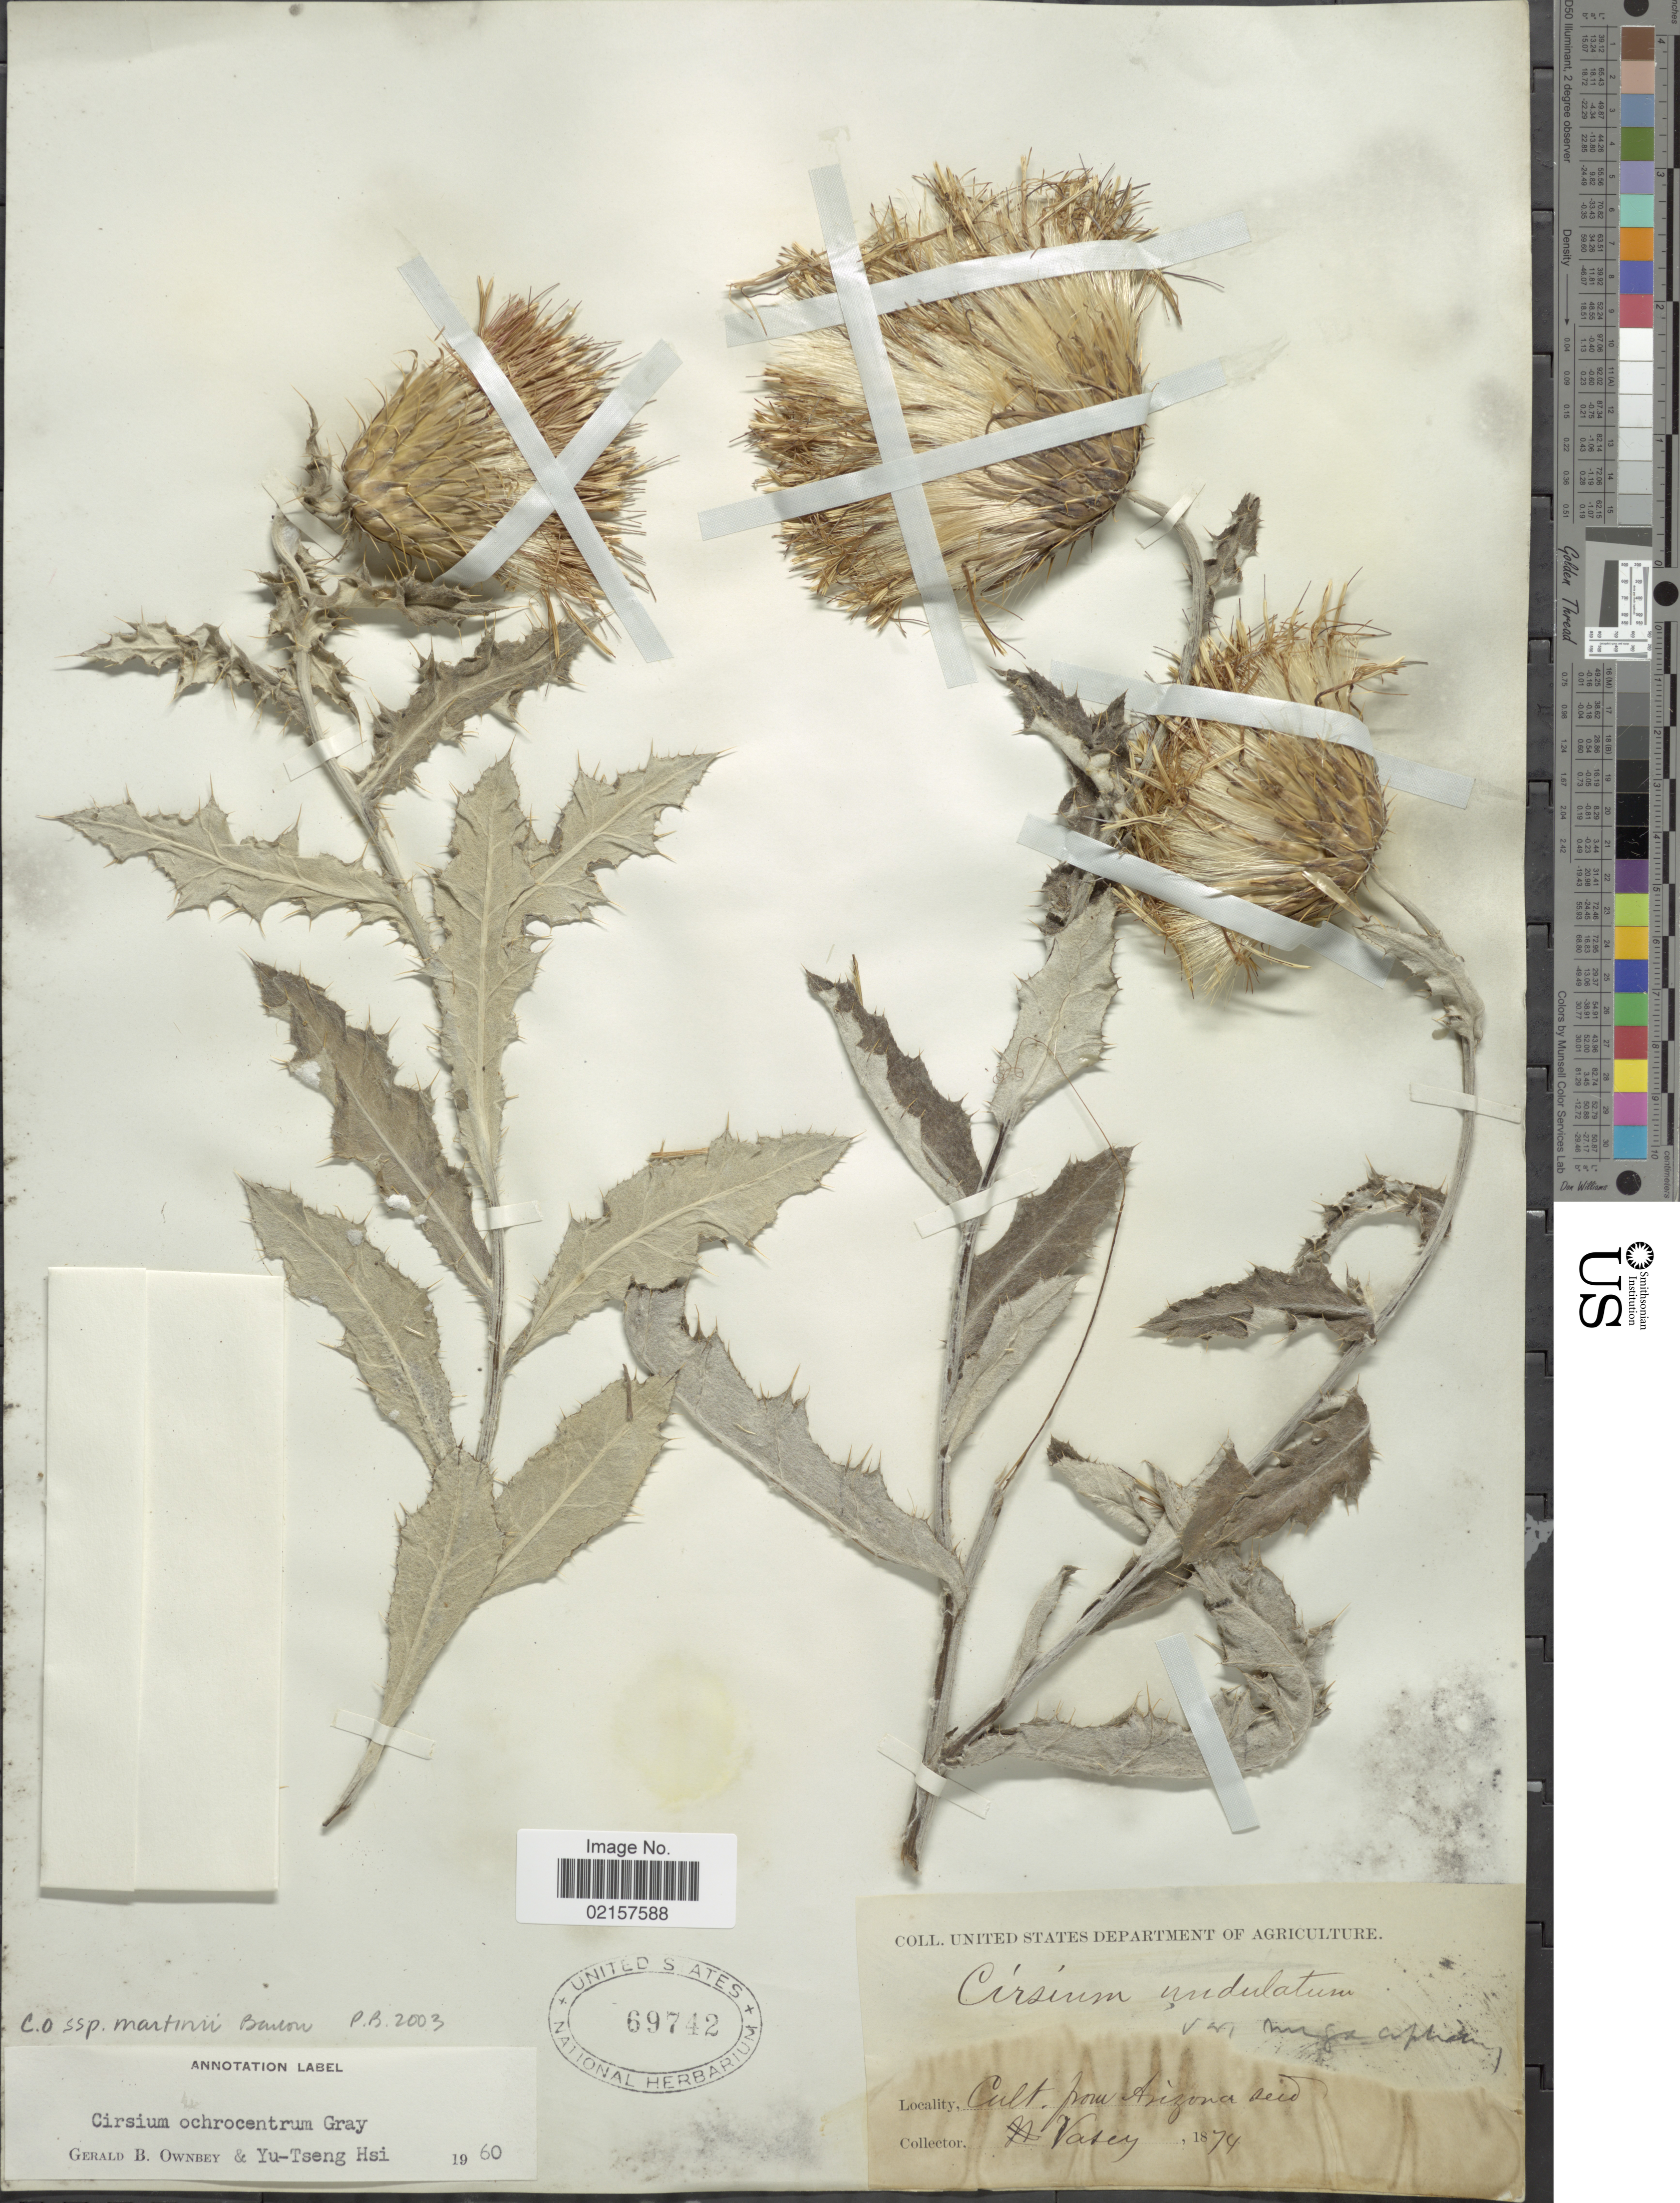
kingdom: Plantae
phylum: Tracheophyta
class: Magnoliopsida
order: Asterales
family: Asteraceae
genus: Cirsium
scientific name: Cirsium ochrocentrum subsp. martinii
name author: Barlow-Irick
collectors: Vasey, --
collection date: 1874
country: United States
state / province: Arizona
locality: Cult from Arizona seed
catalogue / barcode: US 69742